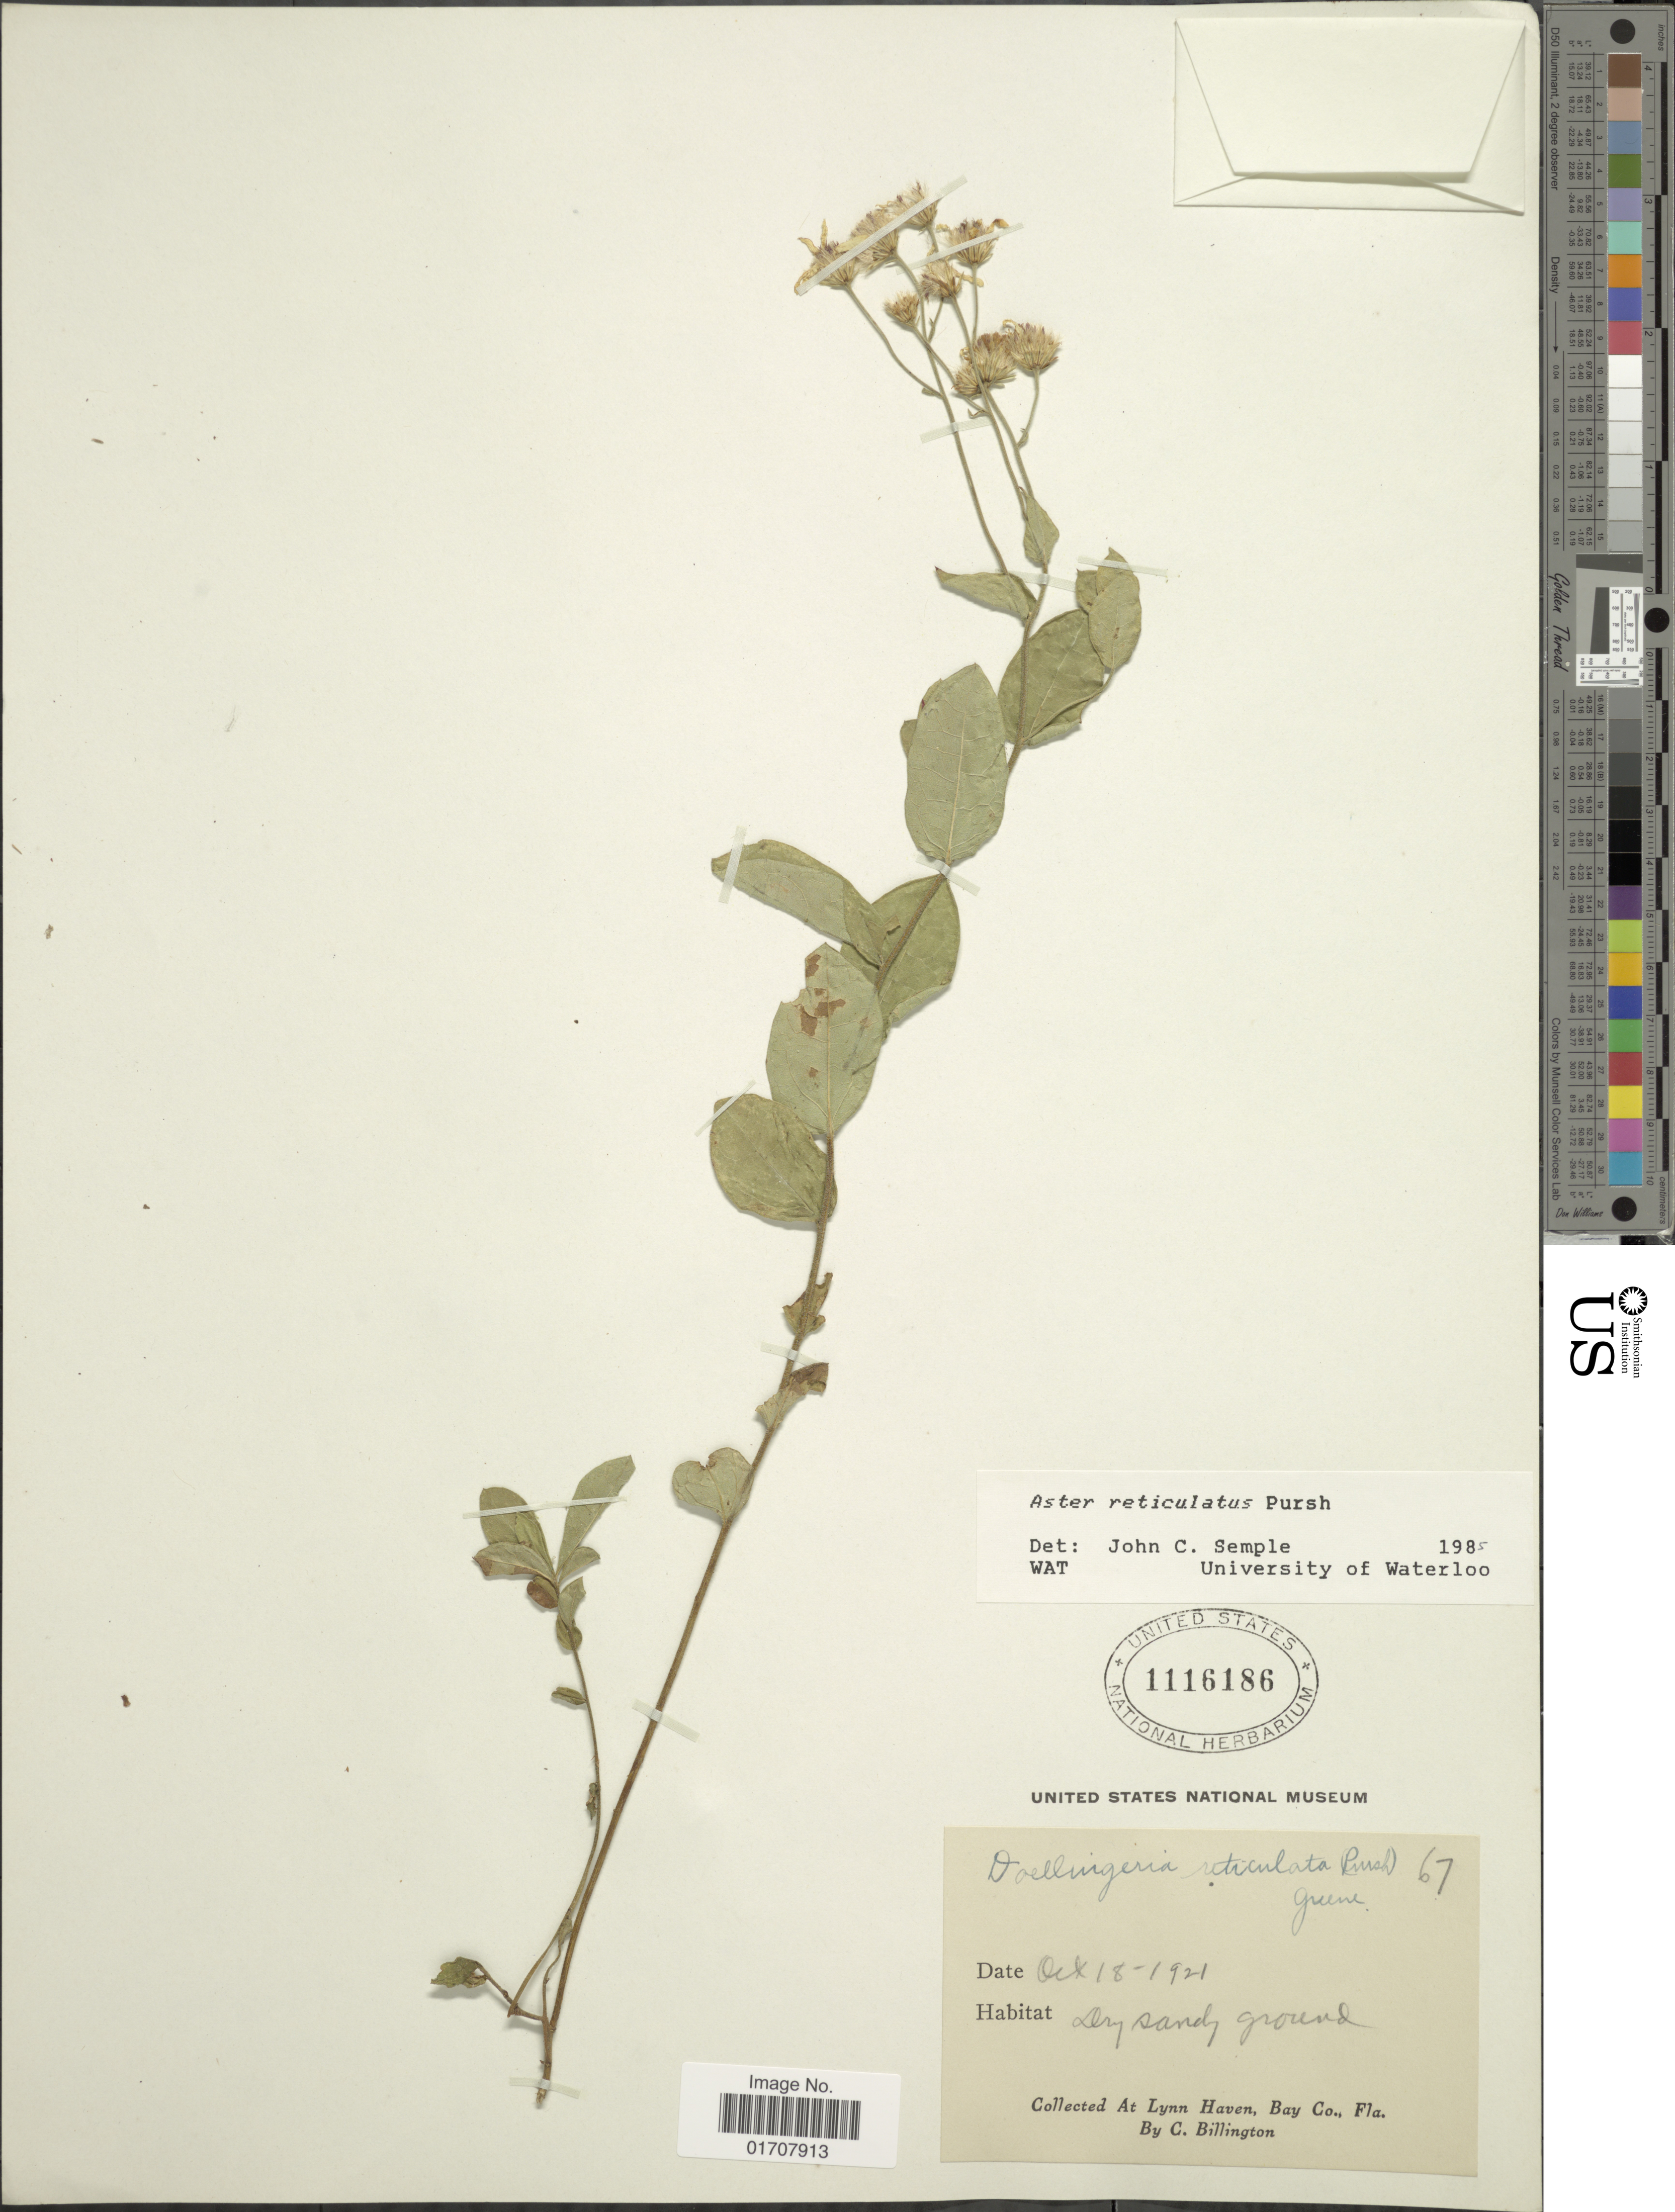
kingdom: Plantae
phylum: Tracheophyta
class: Magnoliopsida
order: Asterales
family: Asteraceae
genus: Oclemena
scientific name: Oclemena reticulata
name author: (Pursh) G.L. Nesom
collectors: C. Billington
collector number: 67?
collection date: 1921-10-18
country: United States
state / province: Florida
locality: Lynn Haven, Bay Co.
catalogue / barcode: US 1116186